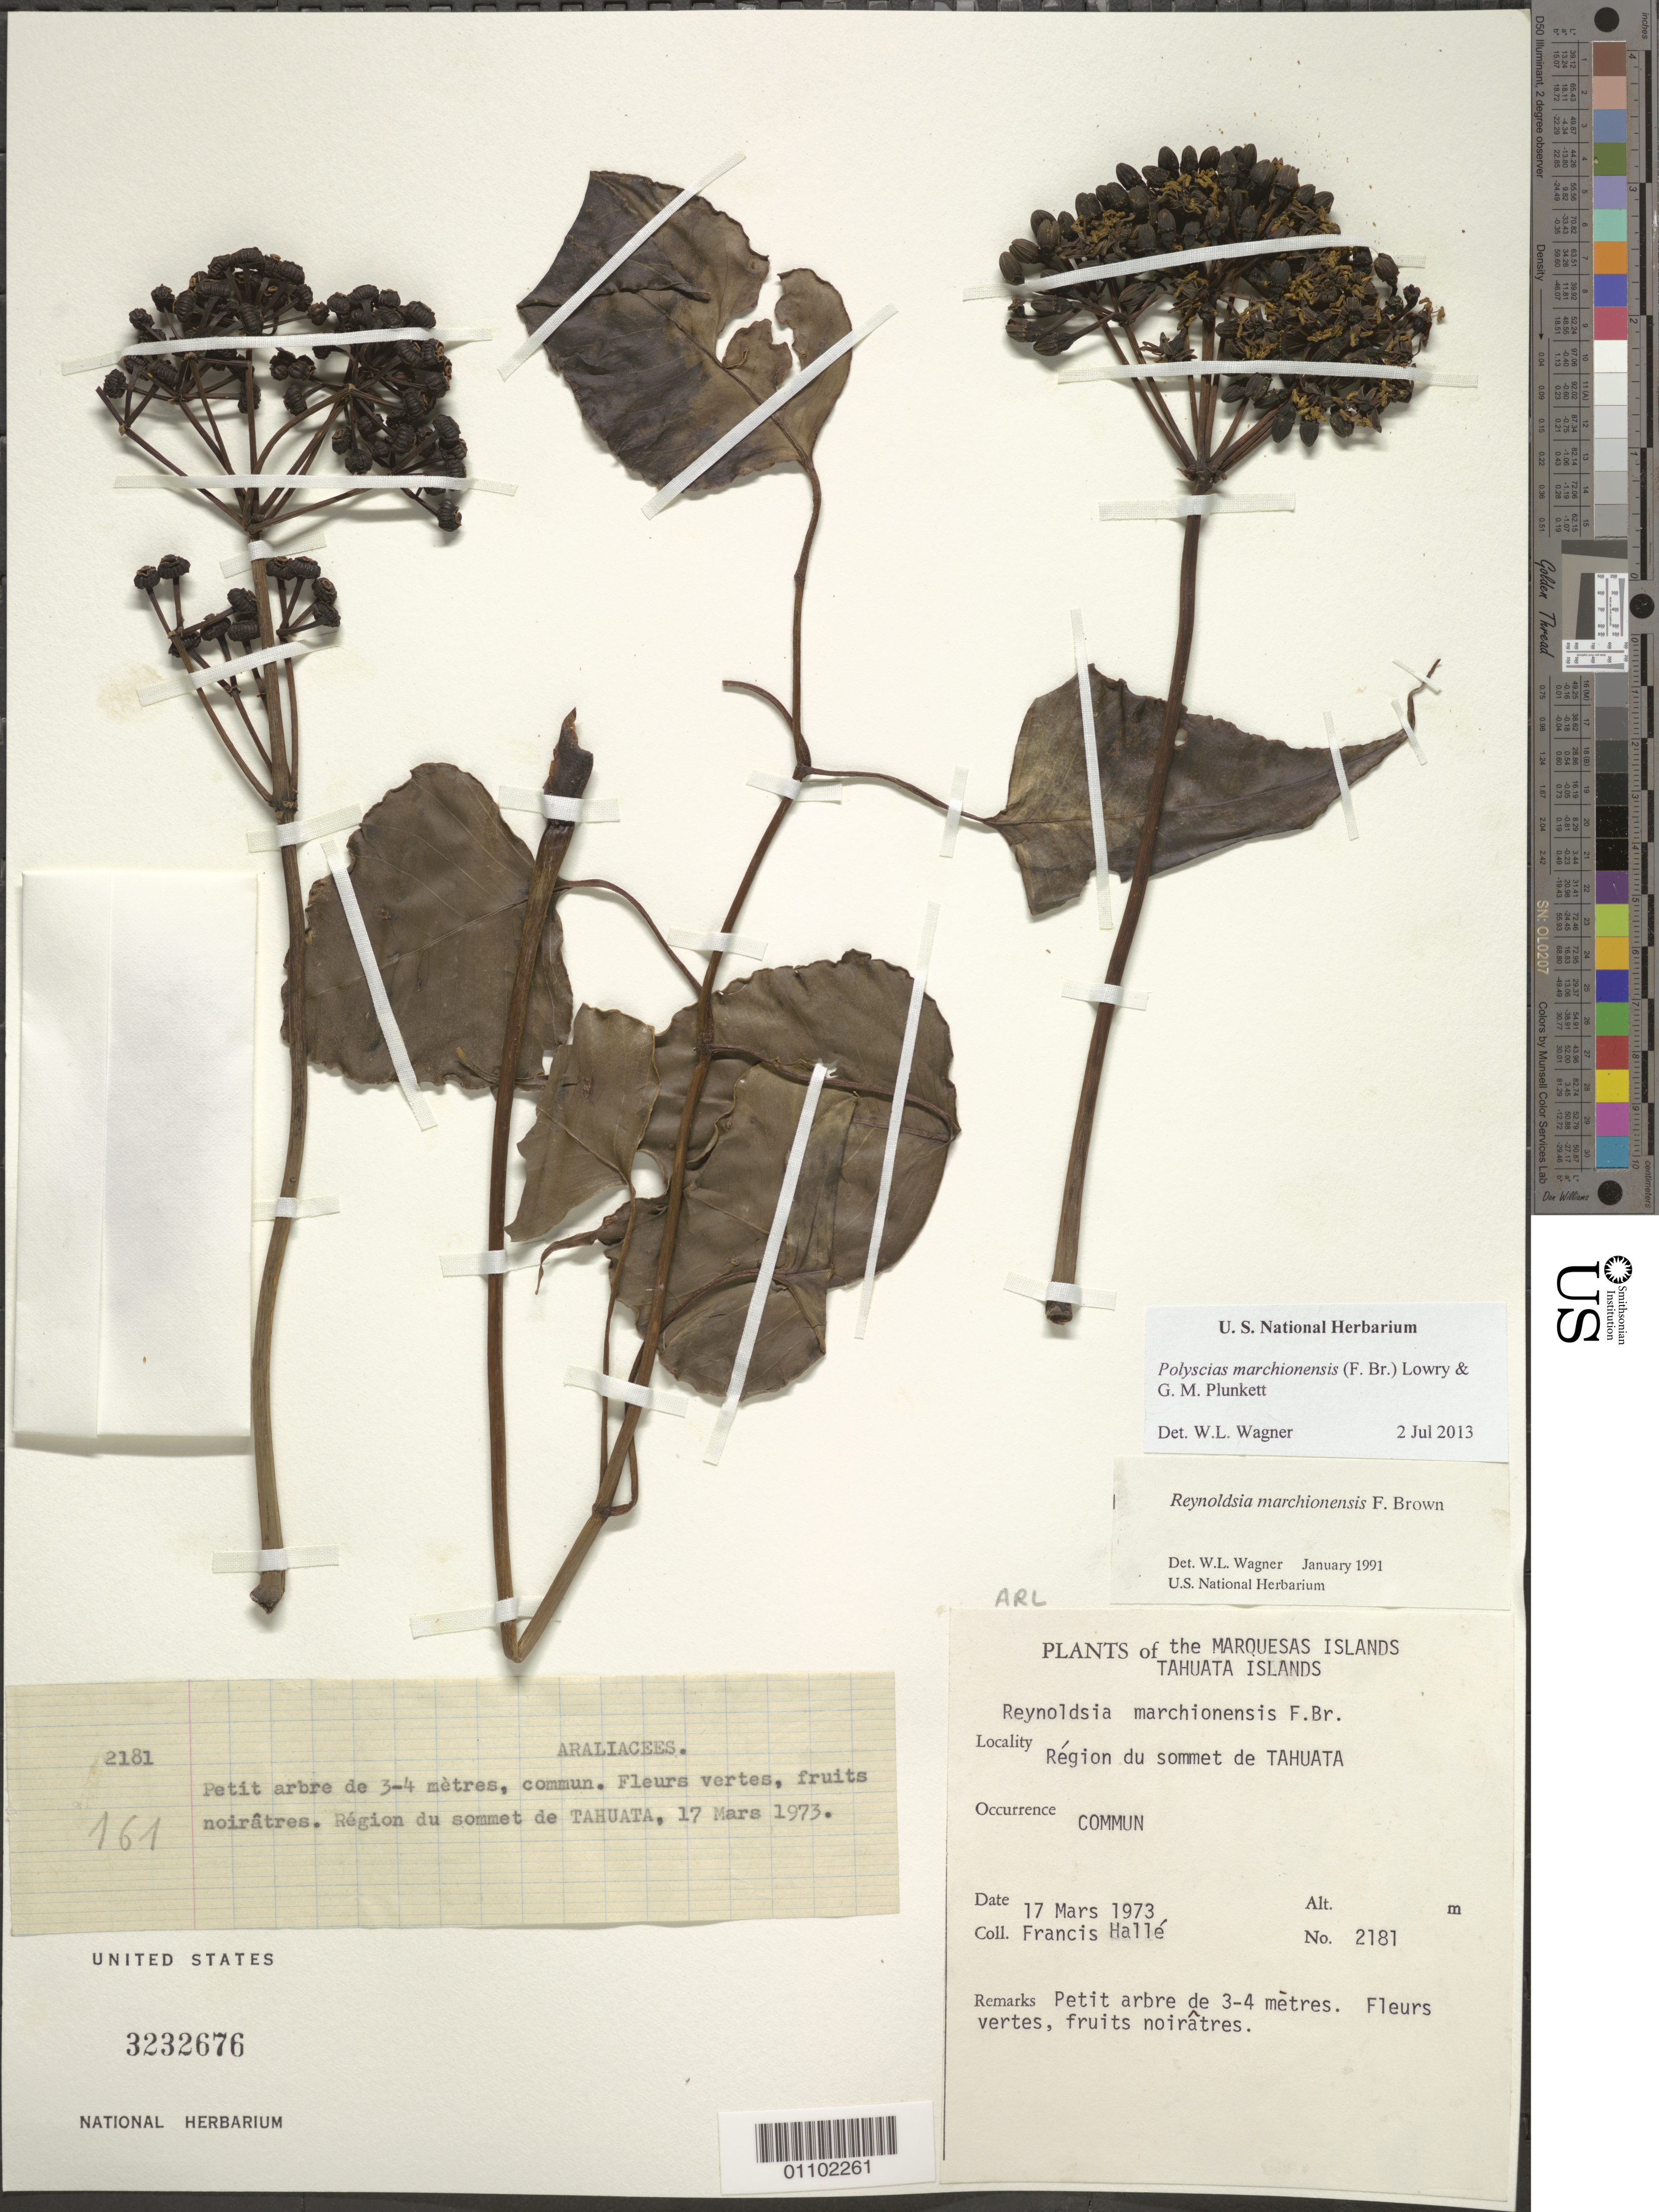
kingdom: Plantae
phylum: Tracheophyta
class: Magnoliopsida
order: Apiales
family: Araliaceae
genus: Polyscias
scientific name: Polyscias marchionensis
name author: (F. Br.) T.K. Lowery & G. M. Plunkett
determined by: Lorence, David H., (PTBG), National Tropical Botanical Garden (UNITED STATES)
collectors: F. Hallé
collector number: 2181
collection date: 1973-03-17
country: French Polynesia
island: Tahuata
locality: Région du sommet de Tahuata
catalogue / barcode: US 3232676